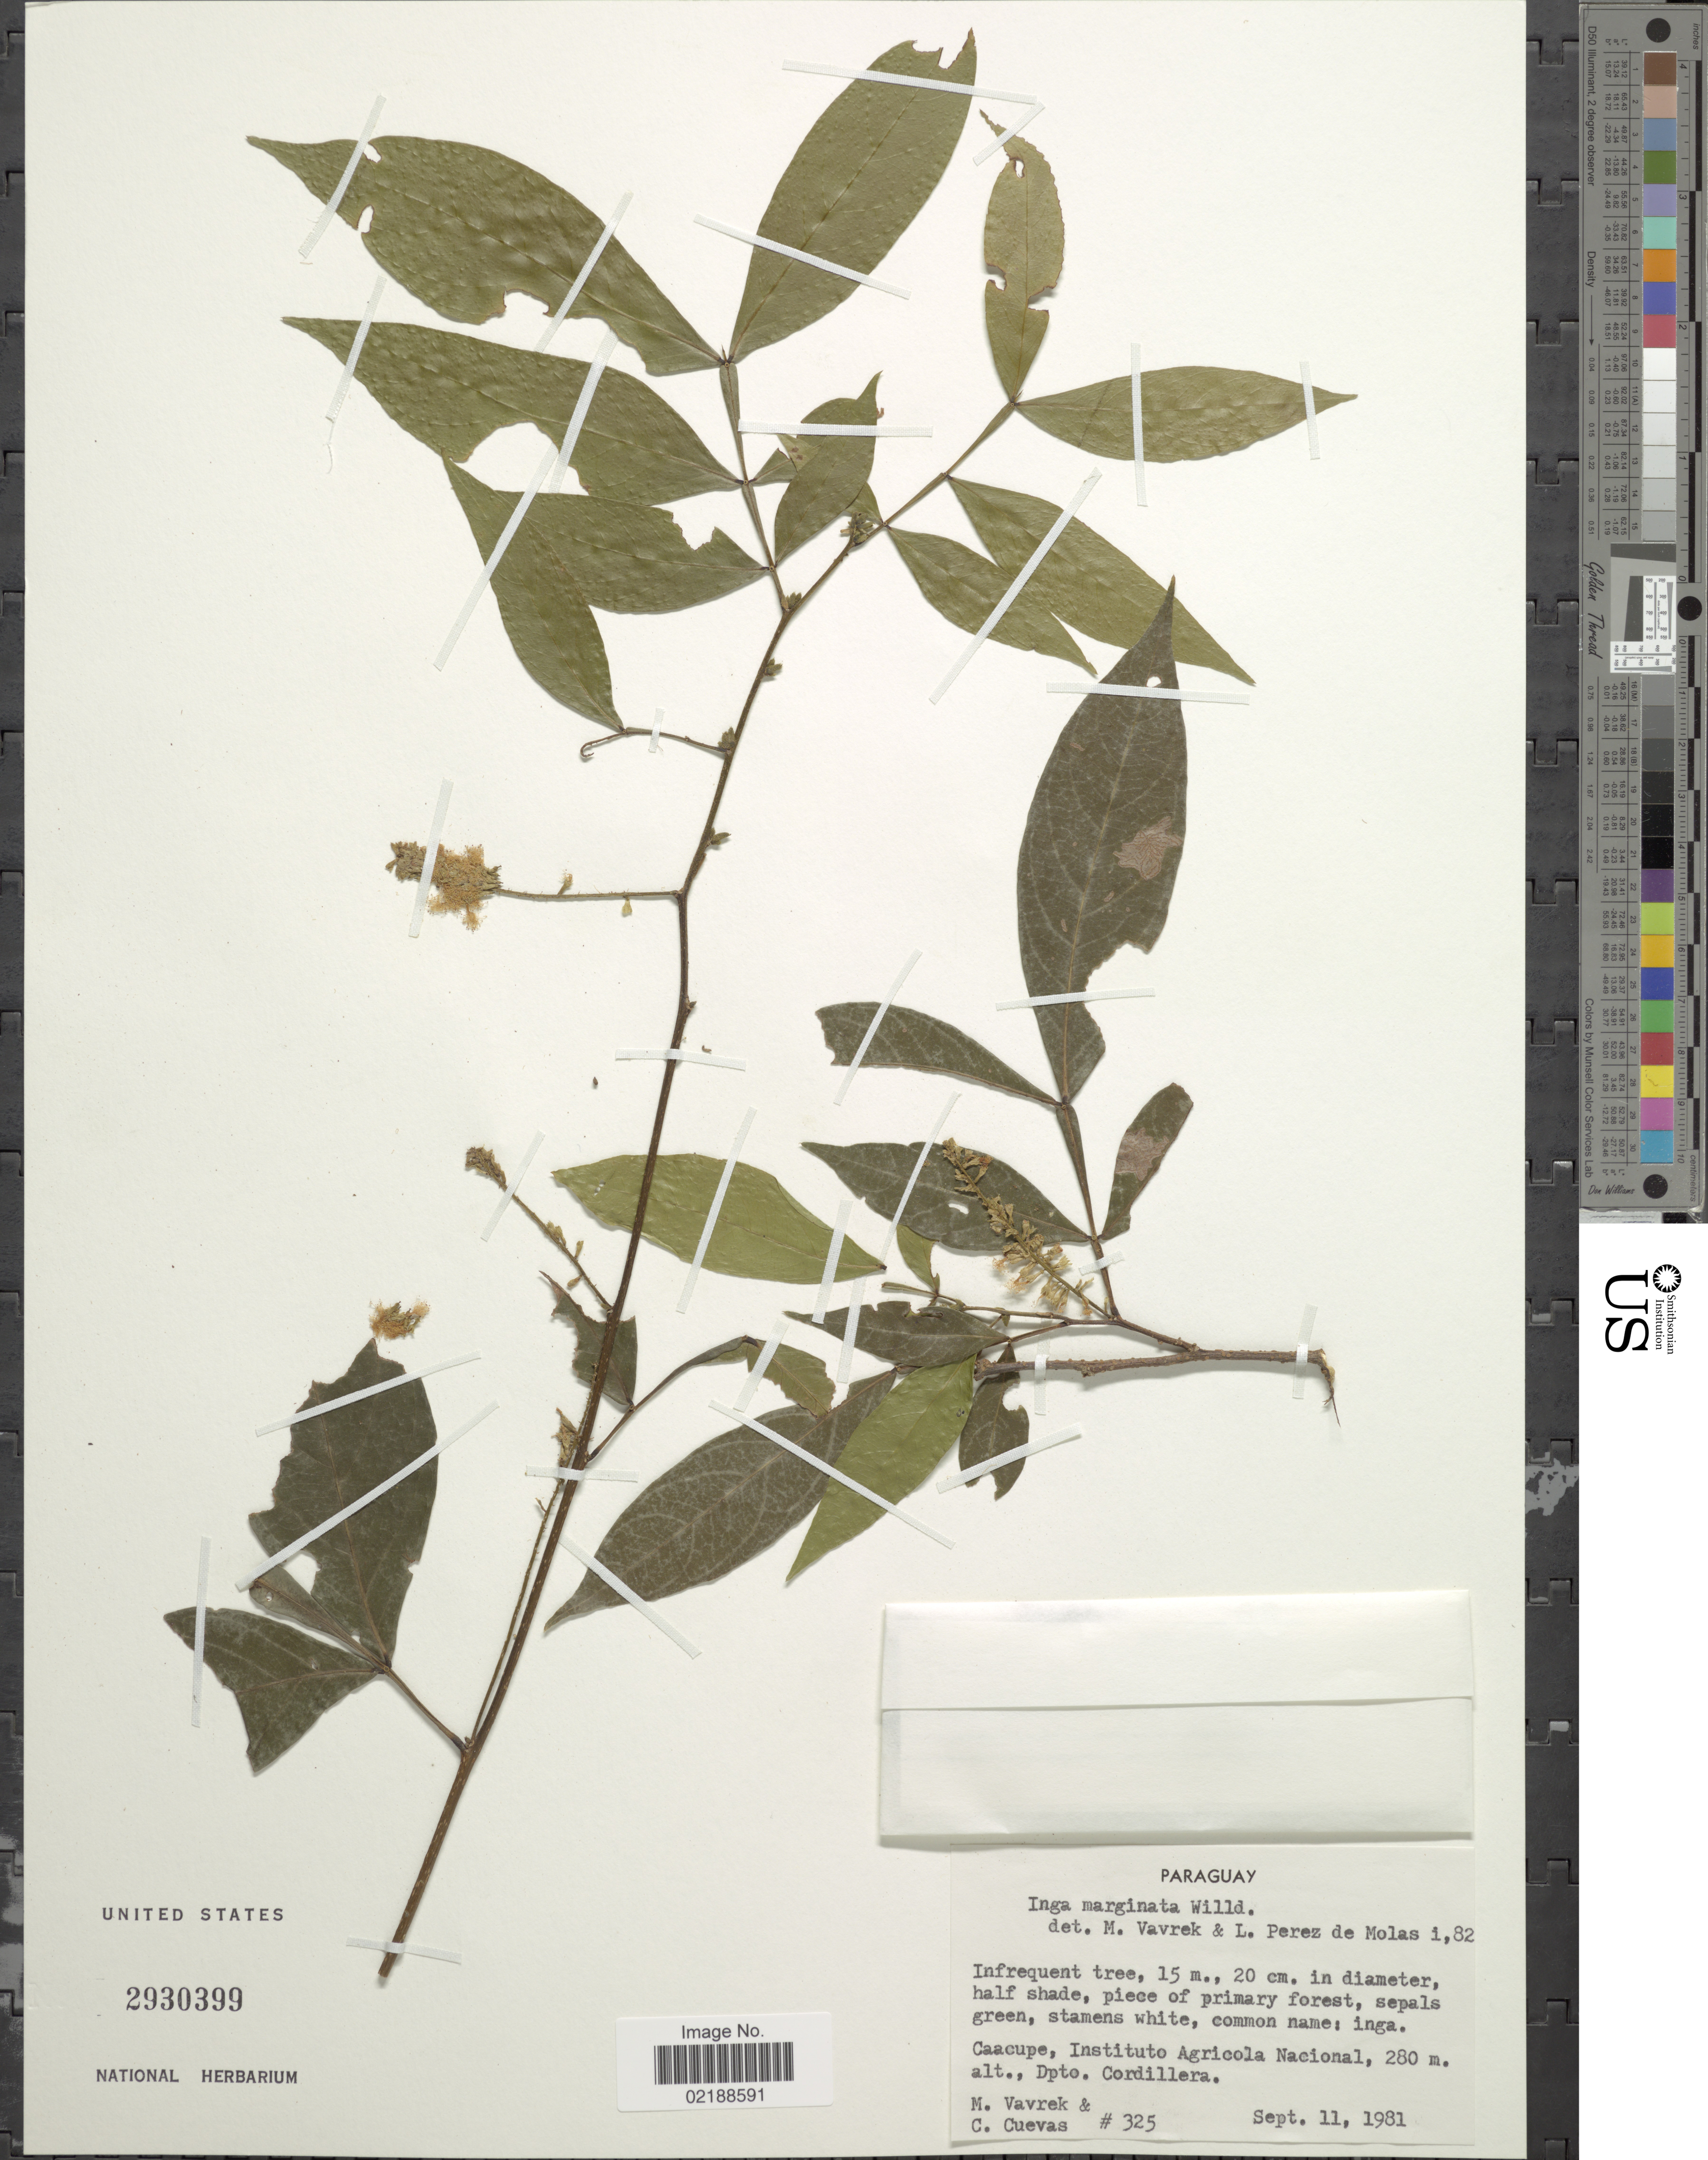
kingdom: Plantae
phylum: Tracheophyta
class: Magnoliopsida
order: Fabales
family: Fabaceae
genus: Inga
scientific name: Inga marginata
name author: Willd.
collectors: M. Vavrek & C. Cuevas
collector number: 325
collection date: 1981-09-11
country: Paraguay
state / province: Cordillera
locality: Caacupe, Instituto Agricola nacional., Dpto Cordillera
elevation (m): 280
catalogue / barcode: US 2930399